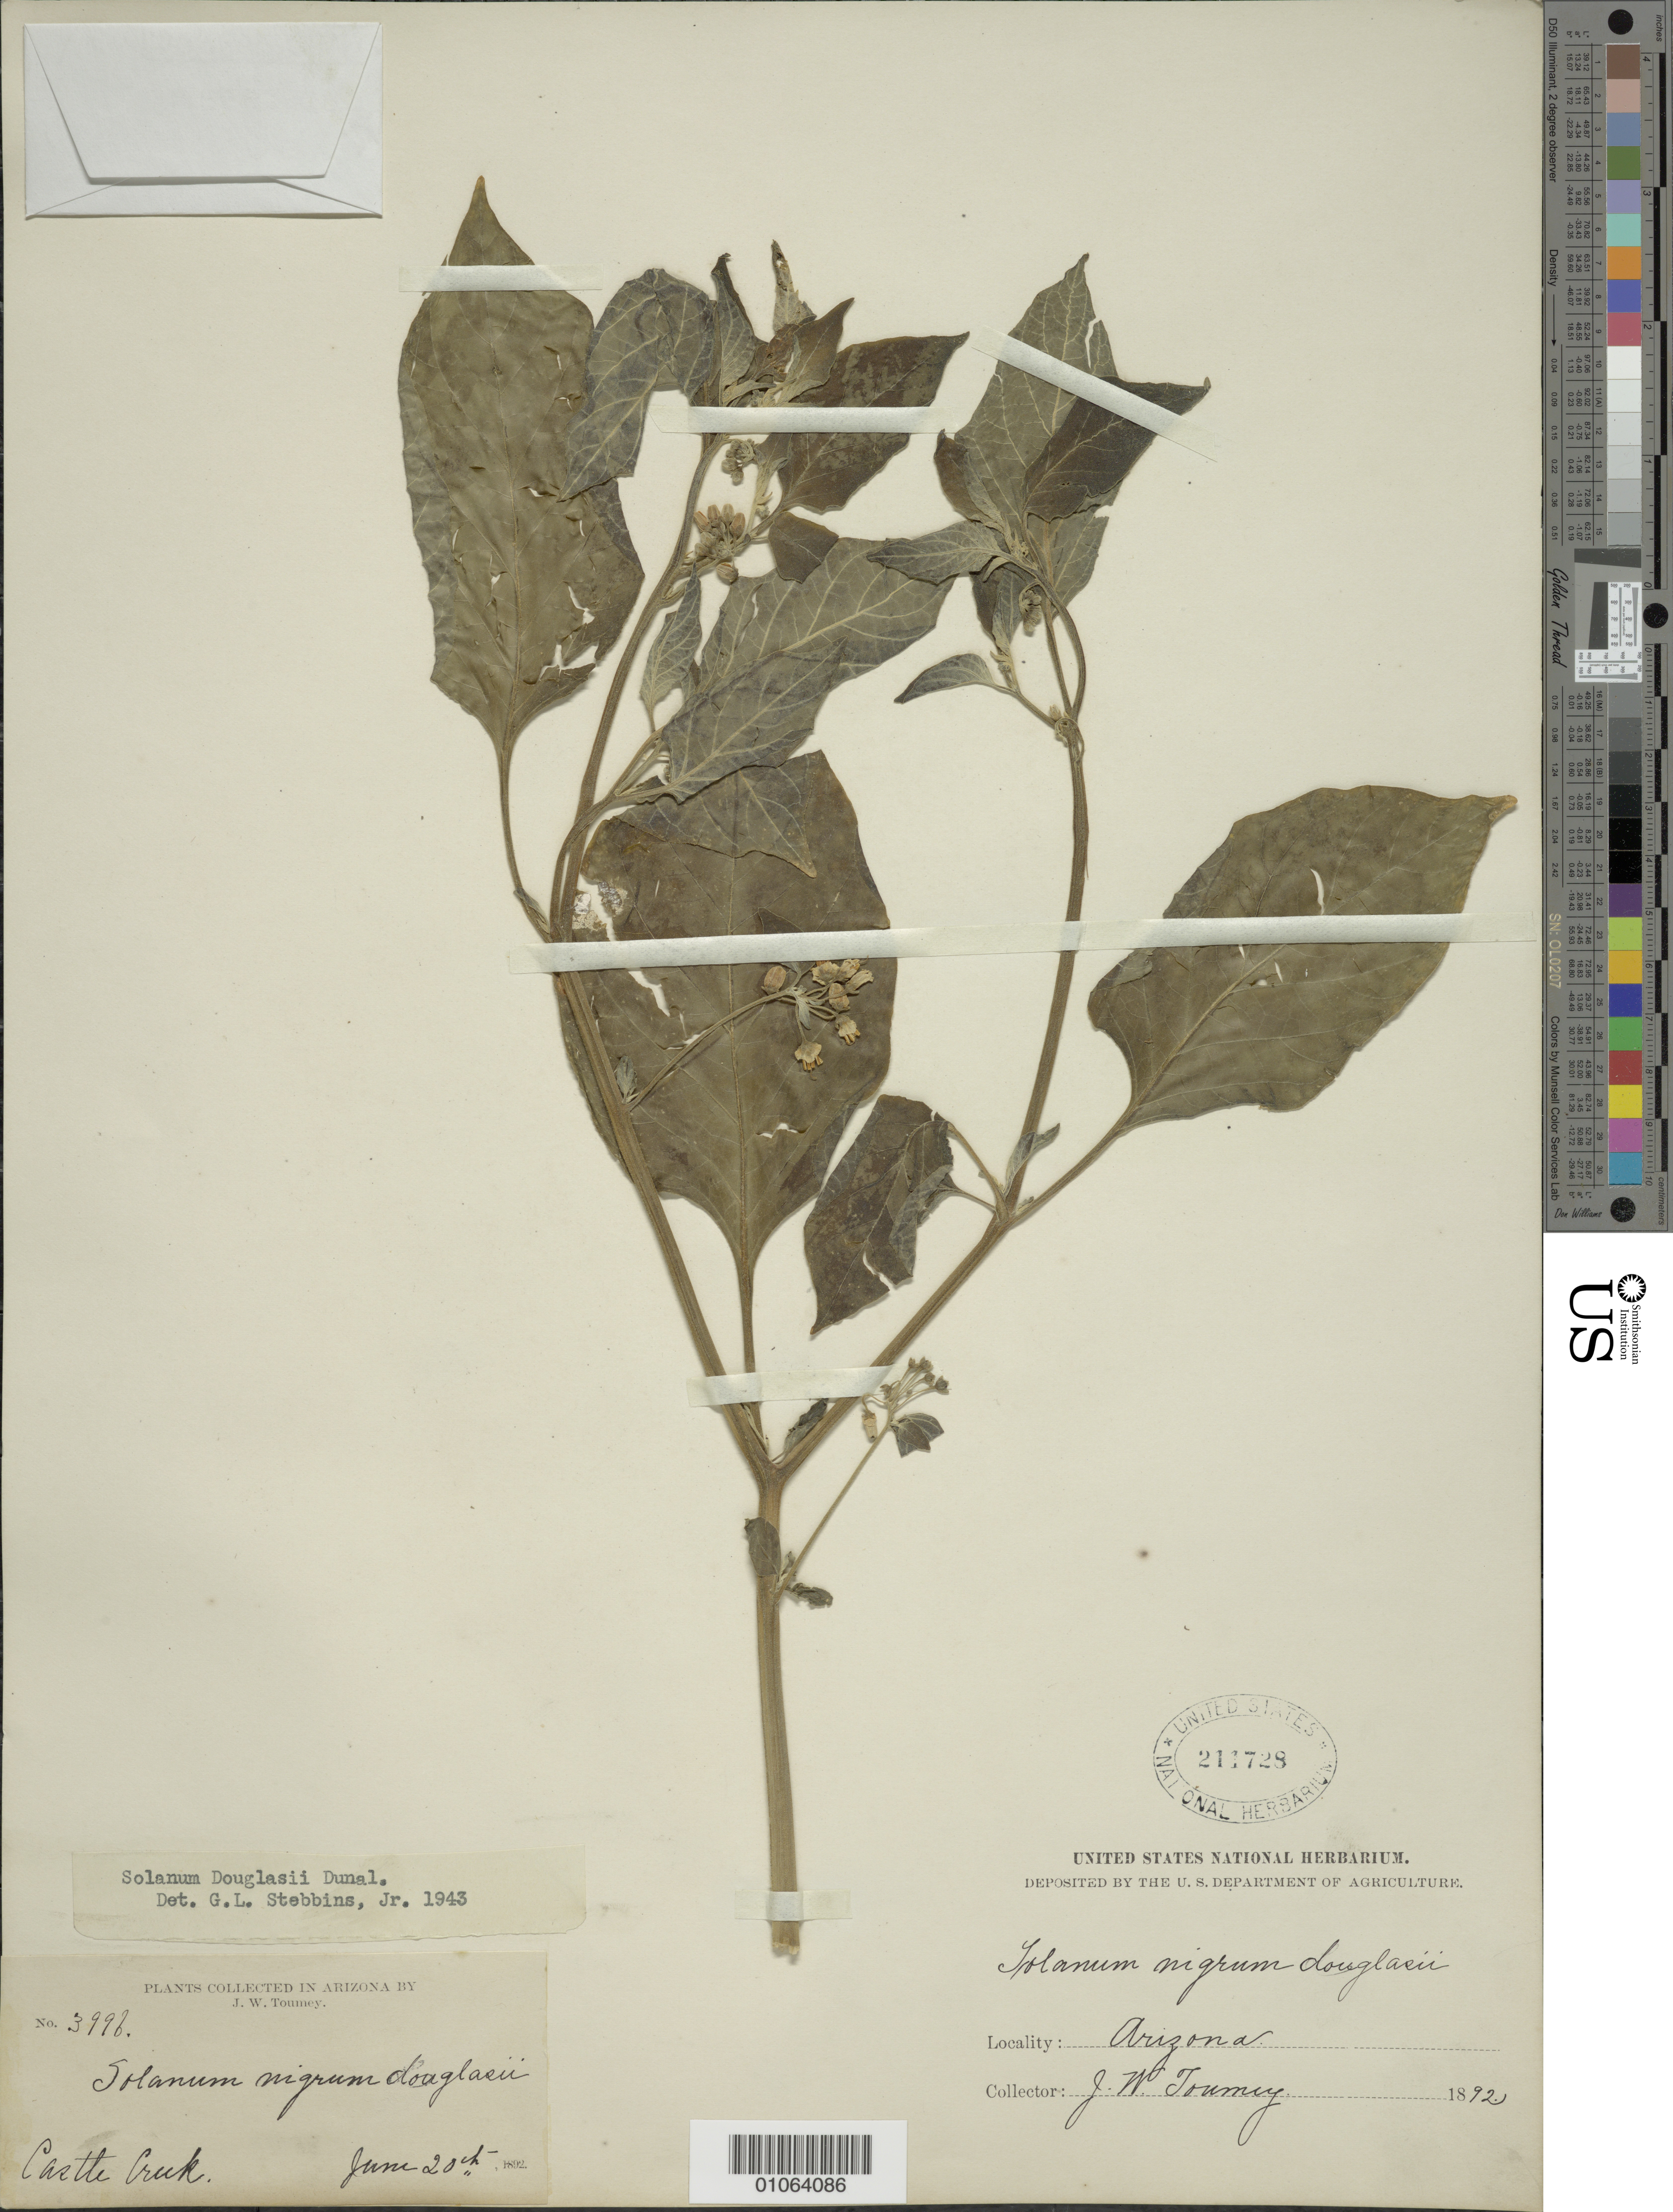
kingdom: Plantae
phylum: Tracheophyta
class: Magnoliopsida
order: Solanales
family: Solanaceae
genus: Solanum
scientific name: Solanum douglasii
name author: Dunal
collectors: J. W. Toumey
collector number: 3996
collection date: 1892-06-20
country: United States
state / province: Arizona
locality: Castle Creek.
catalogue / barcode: US 211728